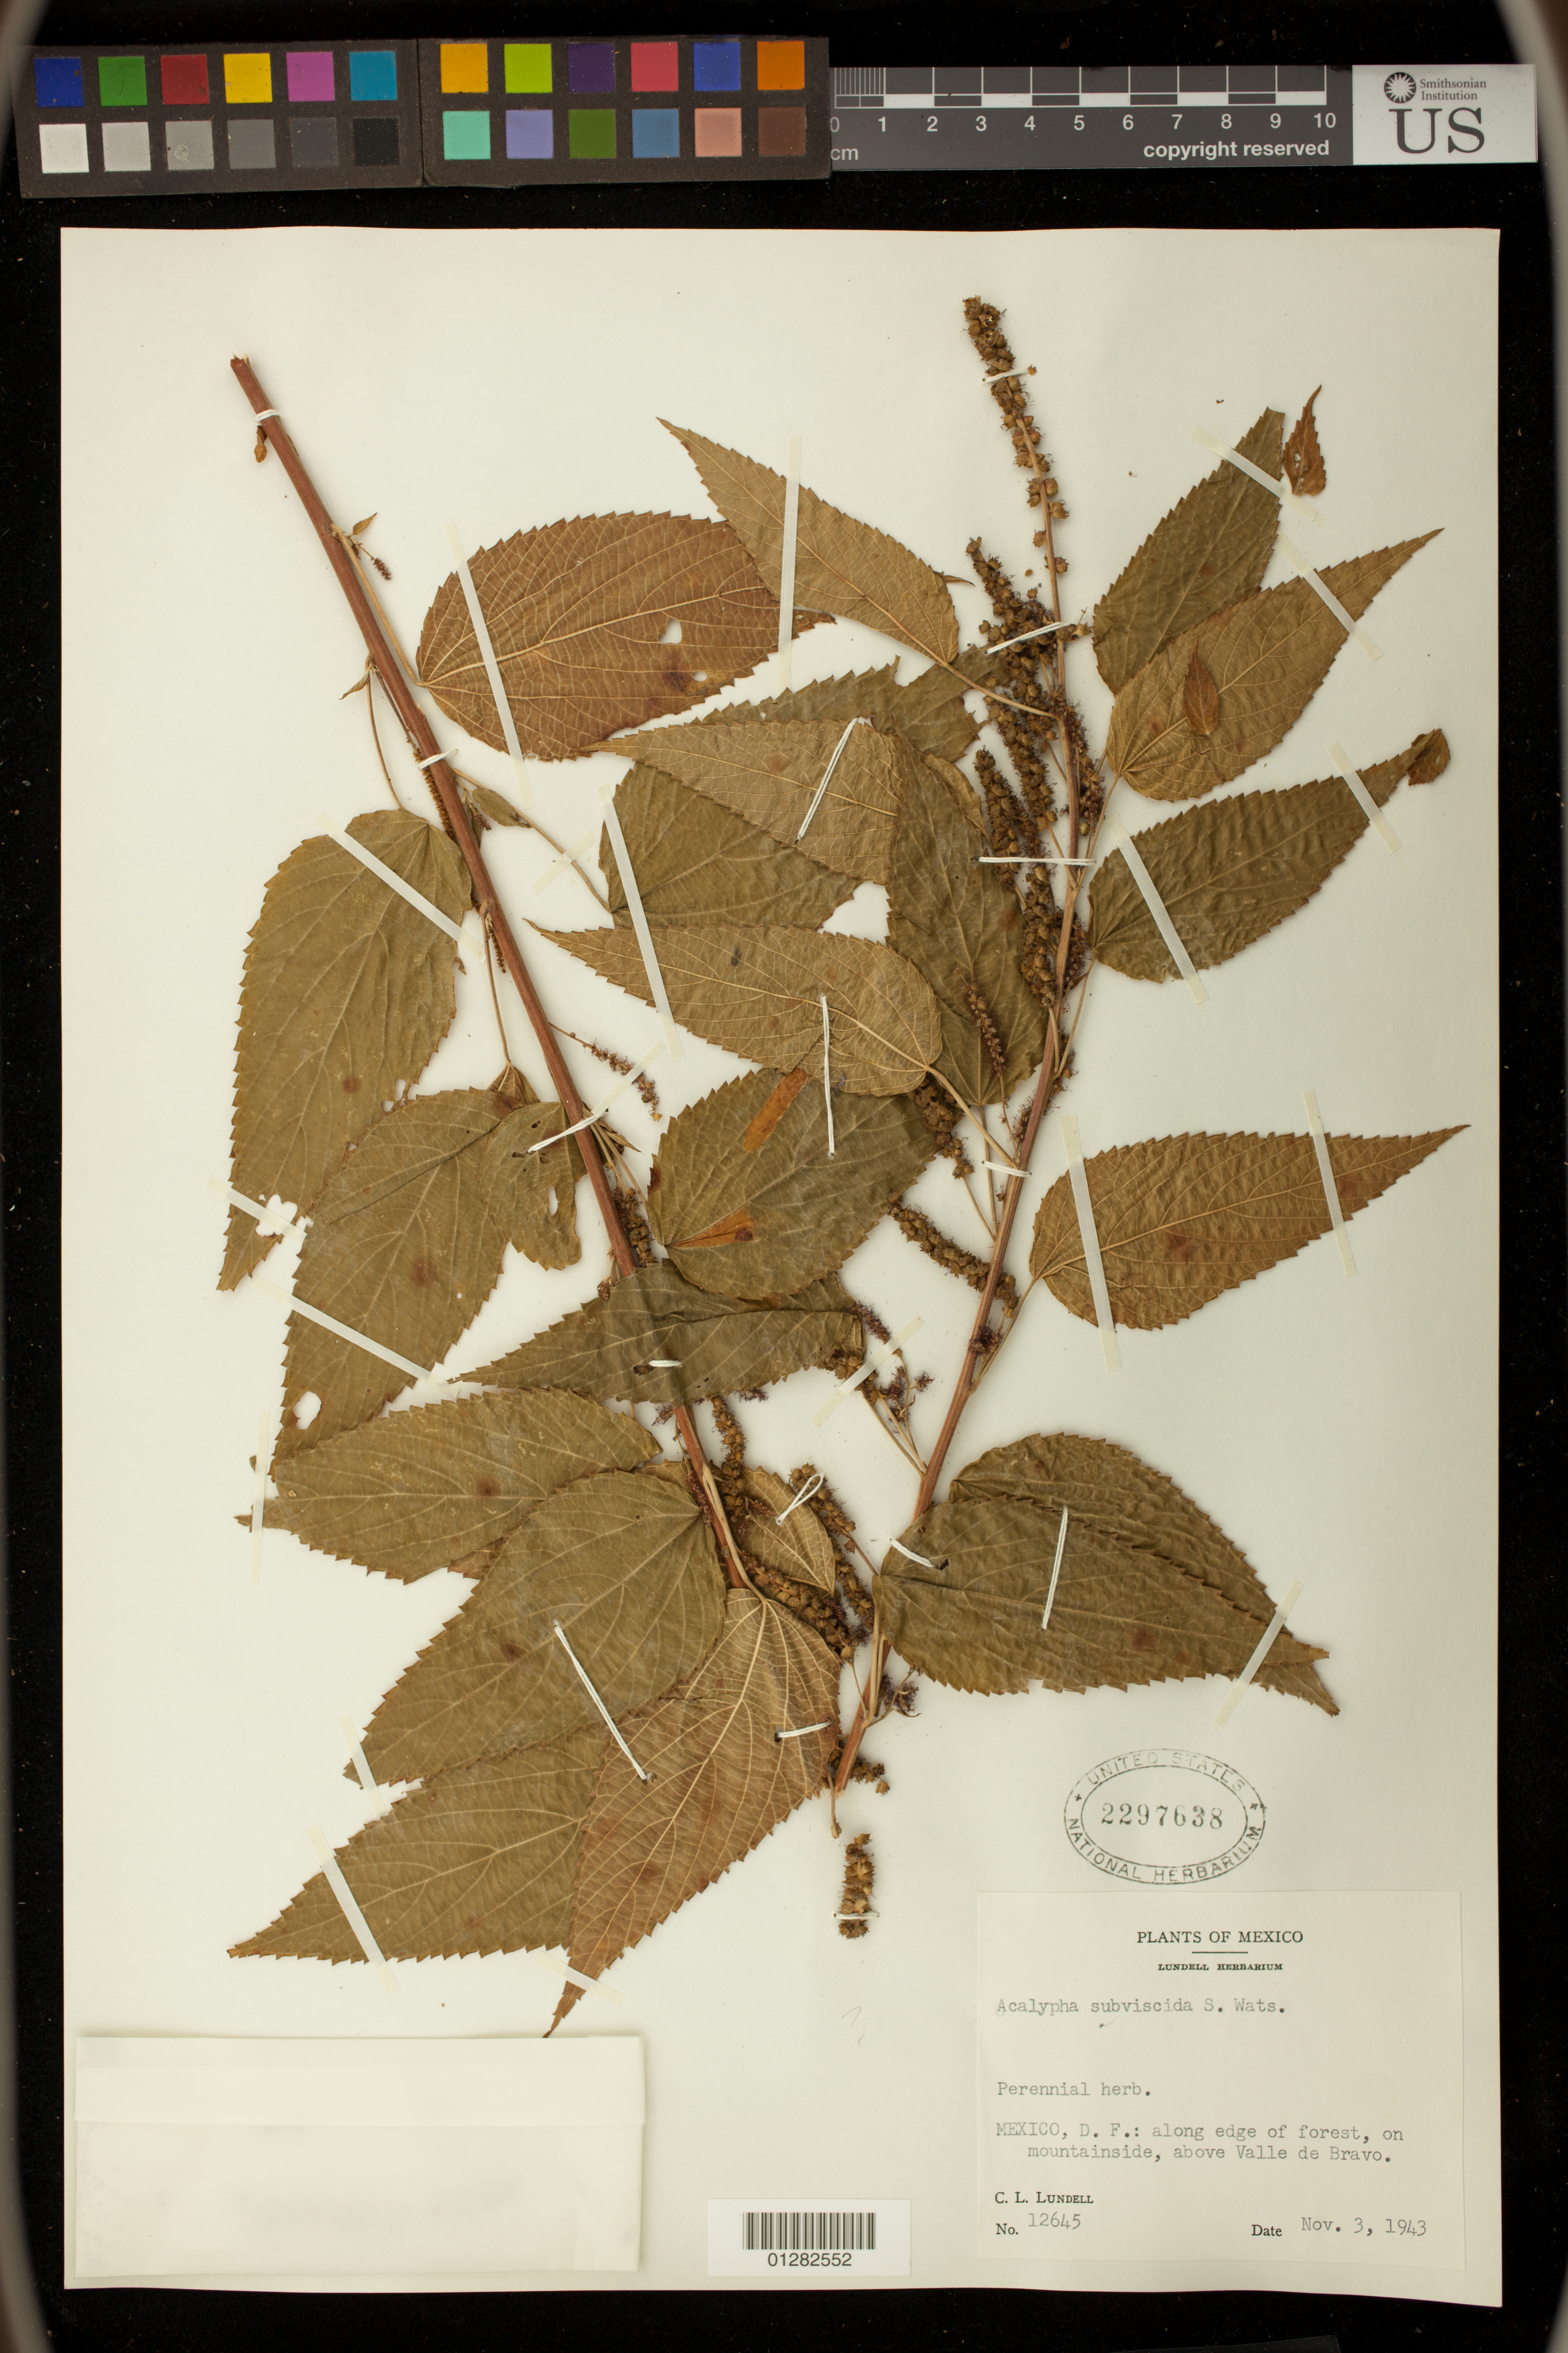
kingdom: Plantae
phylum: Tracheophyta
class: Magnoliopsida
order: Malpighiales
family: Euphorbiaceae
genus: Acalypha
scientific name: Acalypha subviscida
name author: S. Watson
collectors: C. L. Lundell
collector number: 12645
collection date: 1943-11-03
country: Mexico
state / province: México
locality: along edge of forest, on mountainside, above Valle de Bravo.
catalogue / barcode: US 2297638